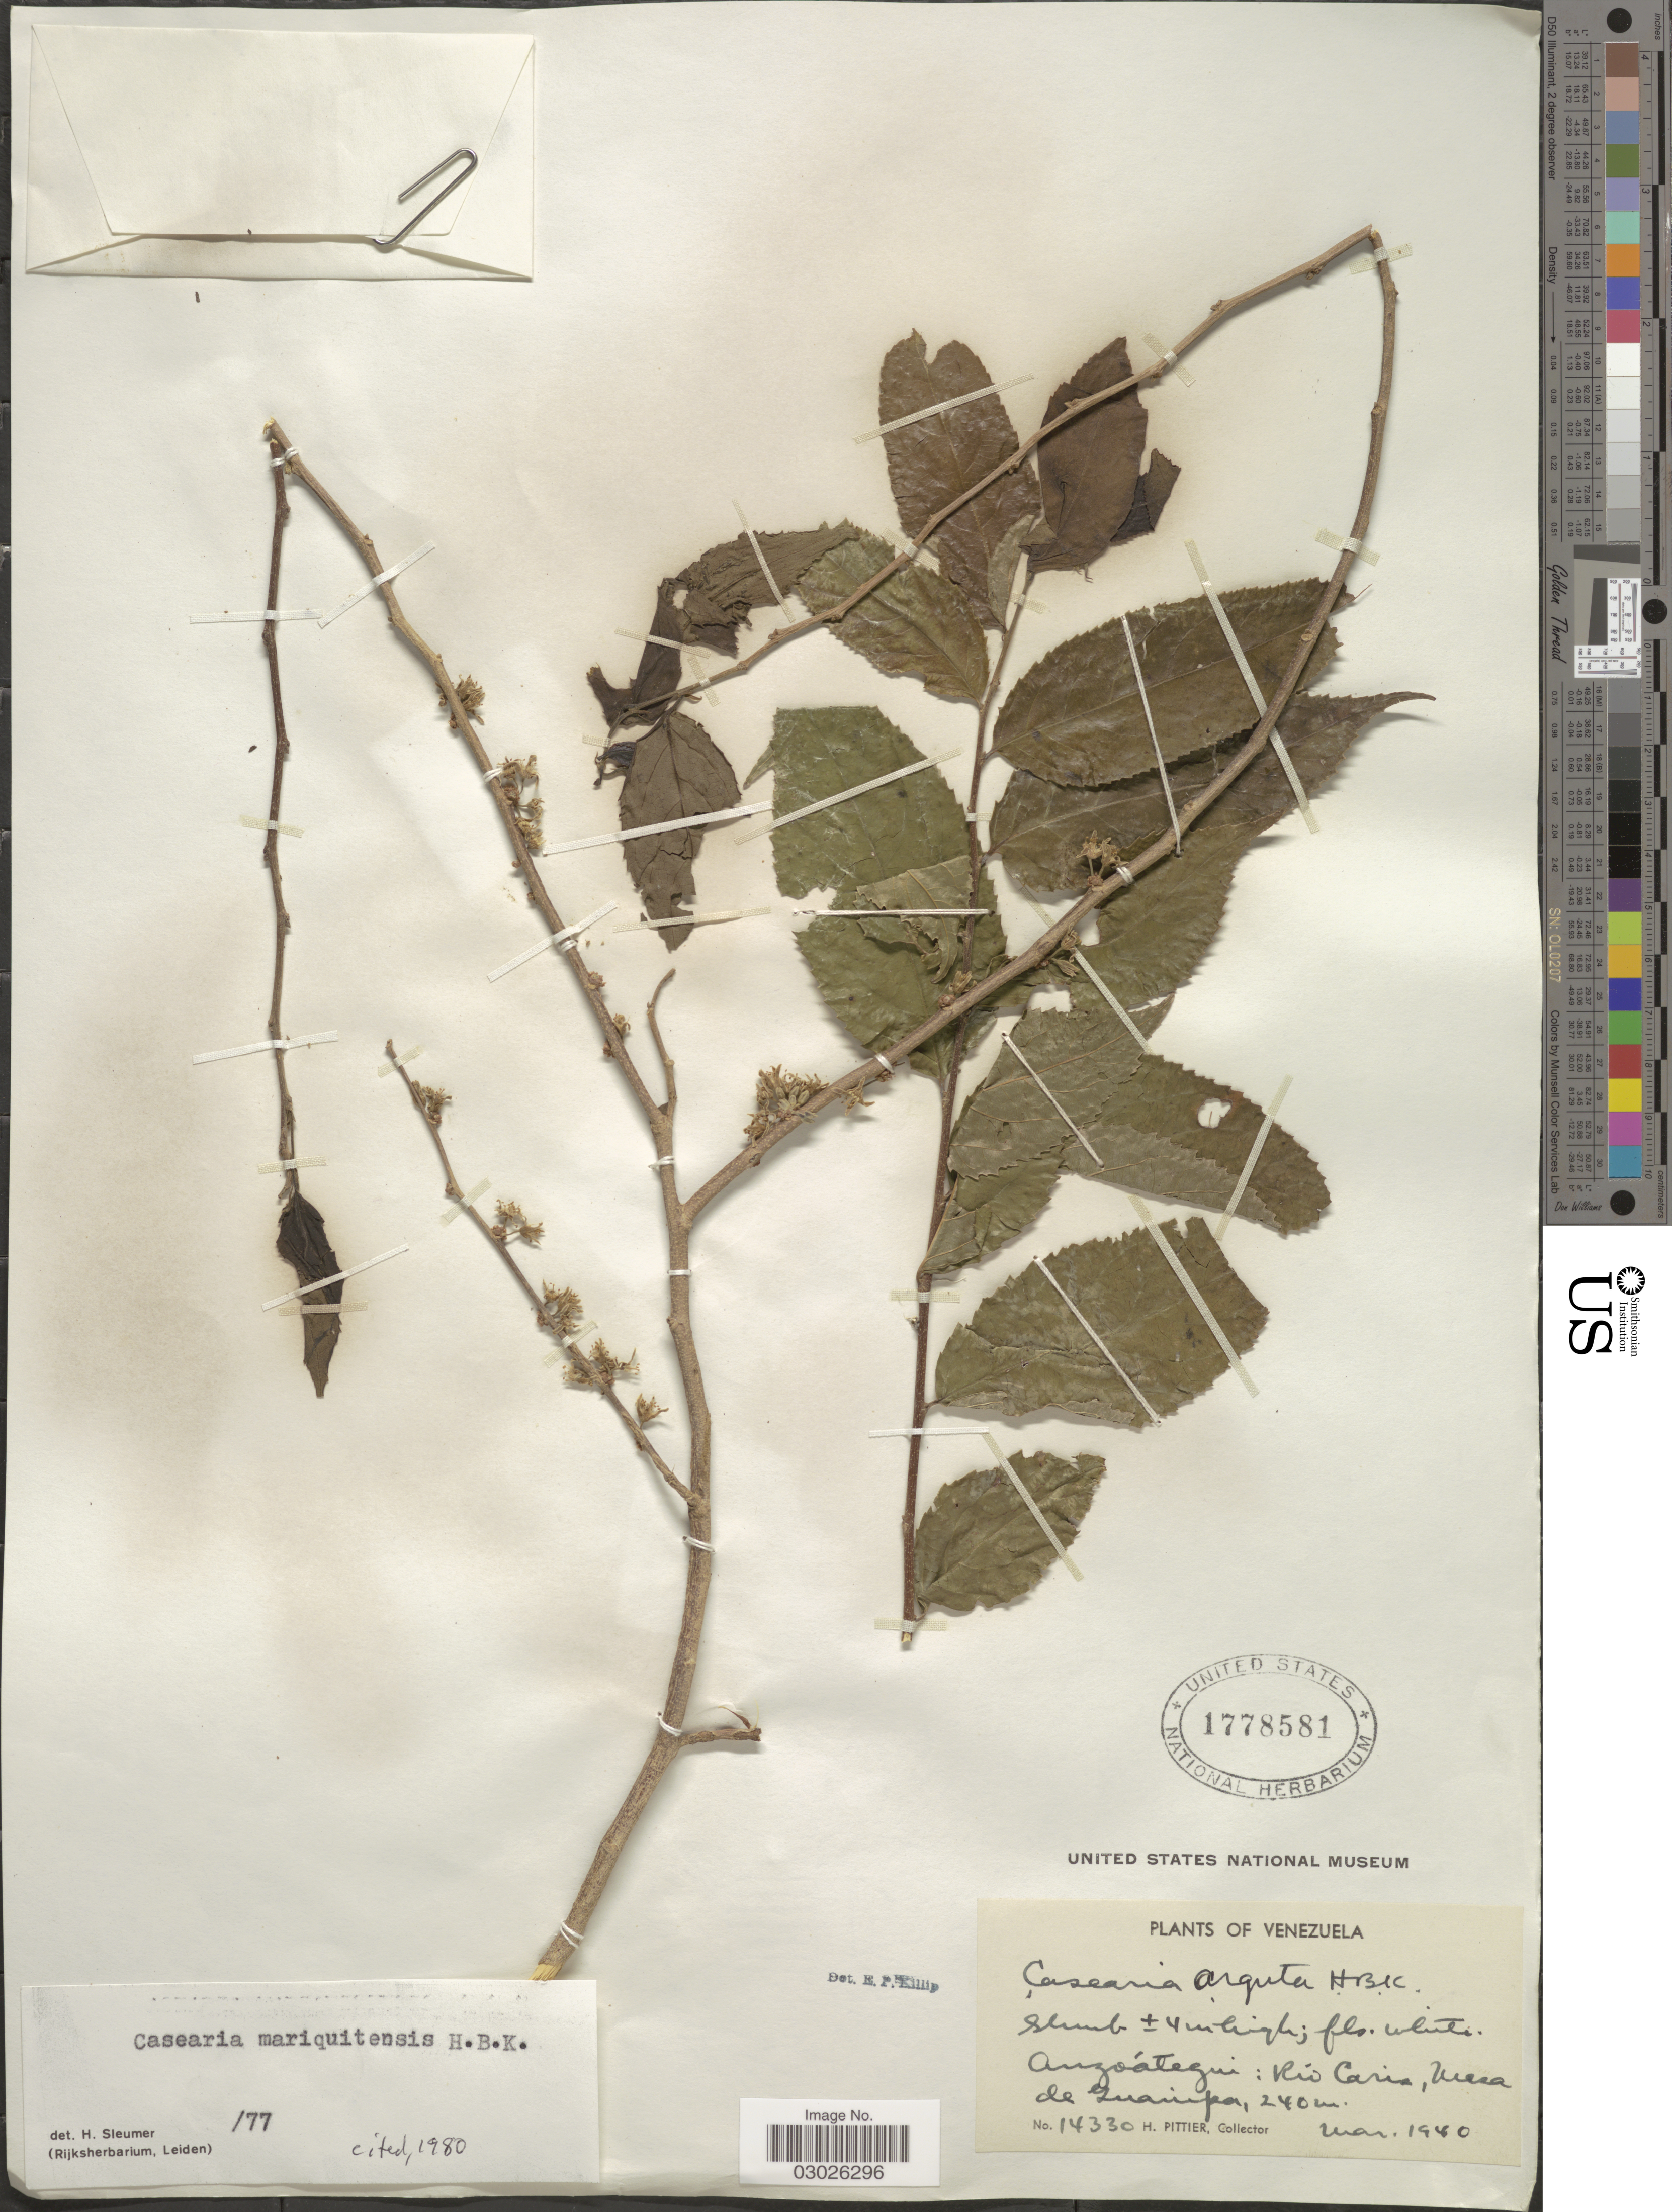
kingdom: Plantae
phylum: Tracheophyta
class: Magnoliopsida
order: Malpighiales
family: Salicaceae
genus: Casearia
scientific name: Casearia mariquitensis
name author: Kunth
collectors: H. F. Pittier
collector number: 14330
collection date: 1940-03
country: Venezuela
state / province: Anzoategui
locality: Anzoátegui: Río Caria, Mesa de Guanipa.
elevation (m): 240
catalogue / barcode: US 1778581